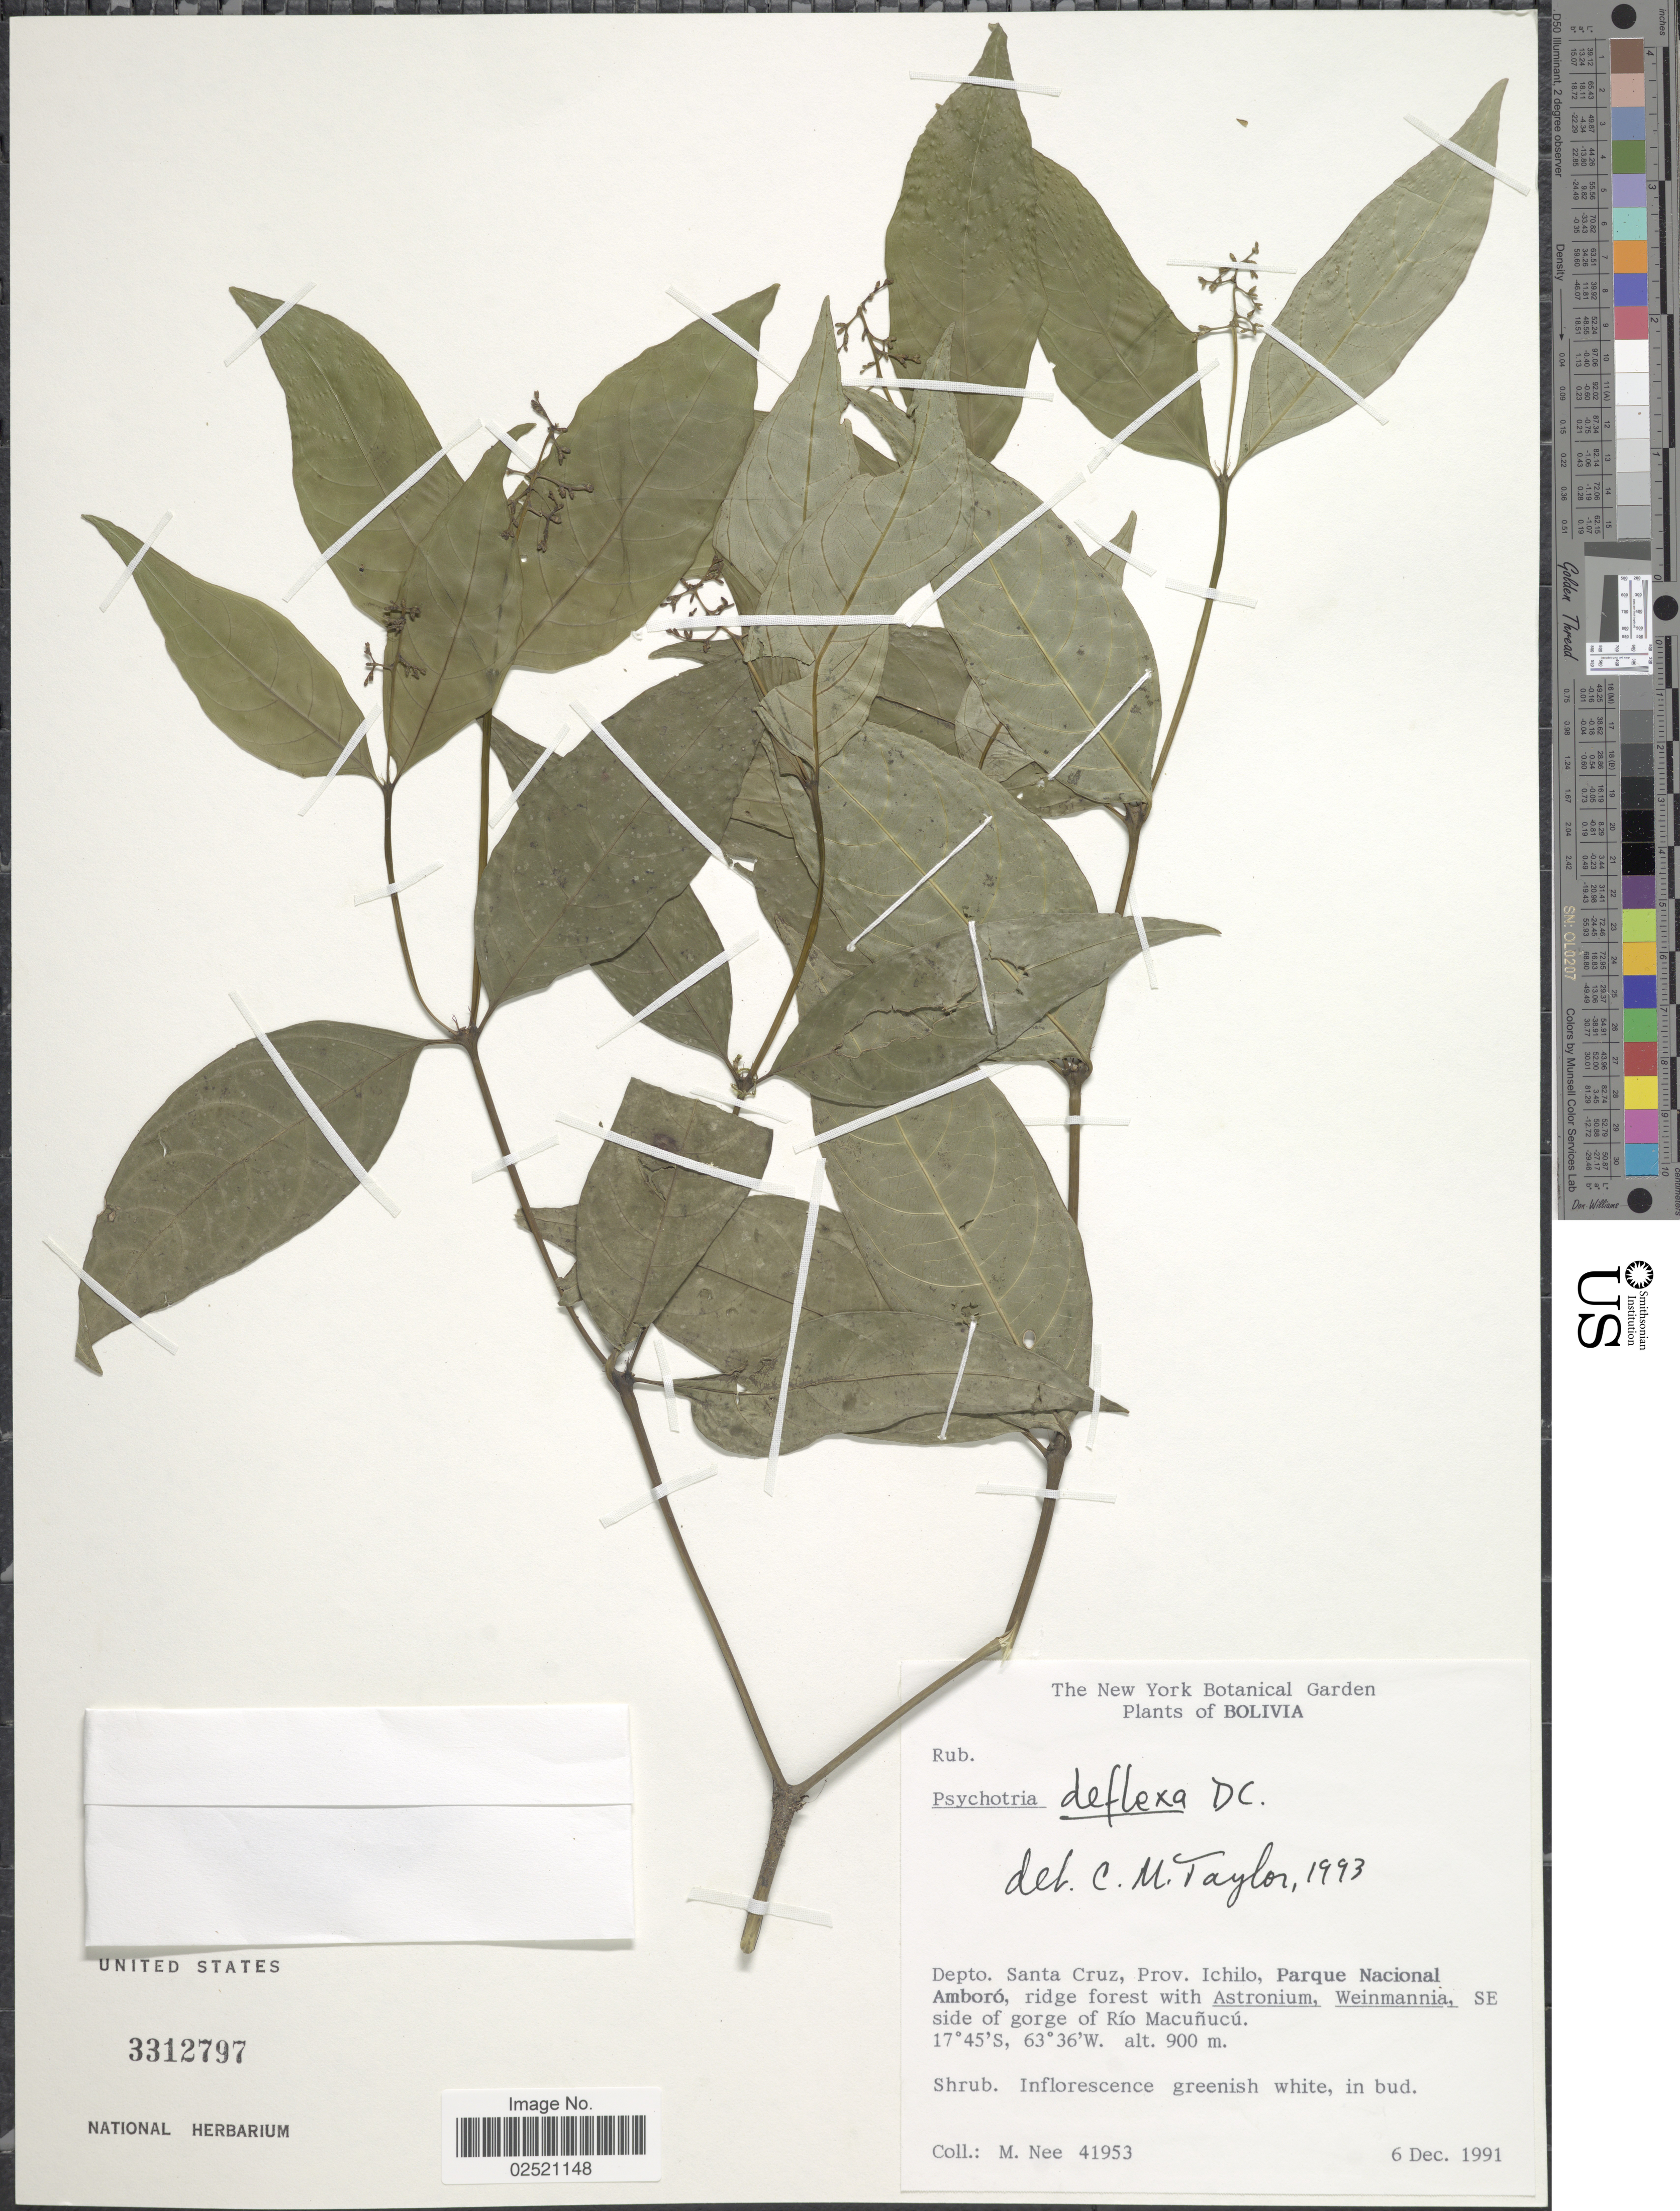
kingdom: Plantae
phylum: Tracheophyta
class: Magnoliopsida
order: Gentianales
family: Rubiaceae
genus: Psychotria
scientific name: Psychotria deflexa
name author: DC.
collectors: M. Nee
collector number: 41953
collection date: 1991-12-06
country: Bolivia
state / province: Santa Cruz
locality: Prov. Ichilo, Parque Nacional Amboro, ridge forest, SE side of gorge of Rio Macunucu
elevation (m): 900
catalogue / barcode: US 3312797